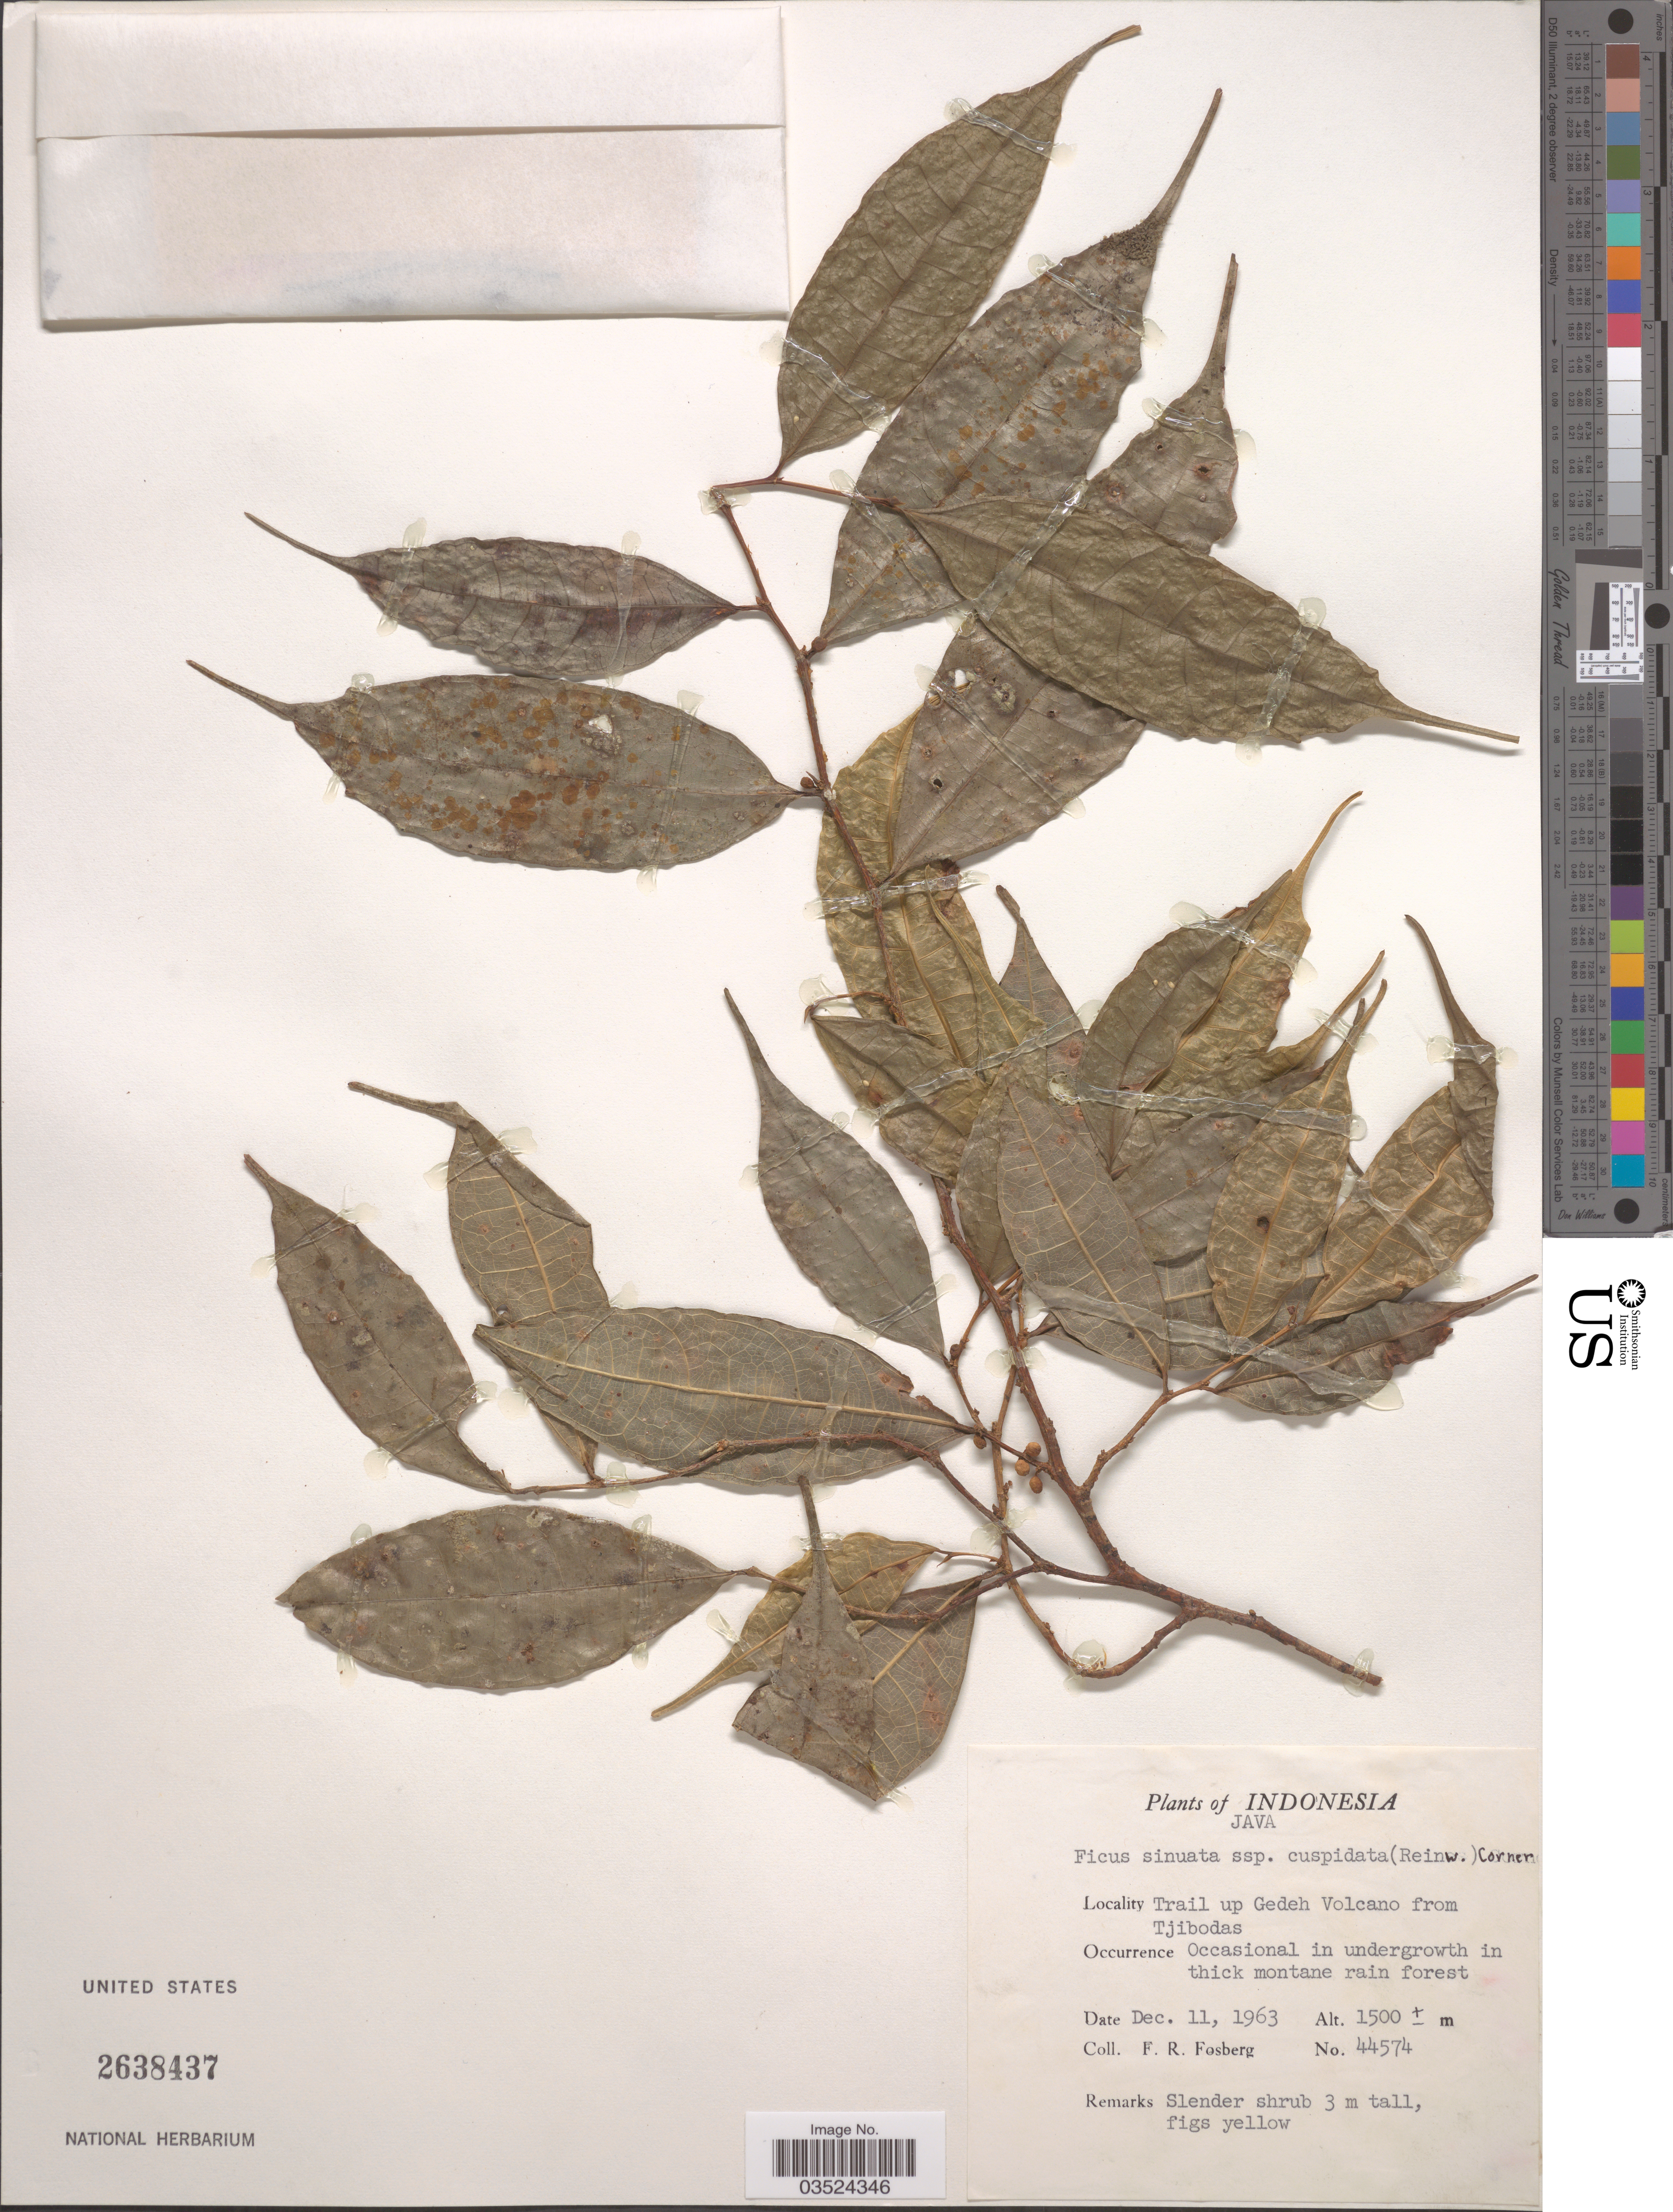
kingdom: Plantae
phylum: Tracheophyta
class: Magnoliopsida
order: Rosales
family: Moraceae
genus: Ficus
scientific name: Ficus sinuata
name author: Thunb.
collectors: F. R. Fosberg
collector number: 44574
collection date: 1963-12-11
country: Indonesia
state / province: Java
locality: Trail up Gedeh Volcano from Tjibodas.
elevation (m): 1500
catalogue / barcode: US 2638437